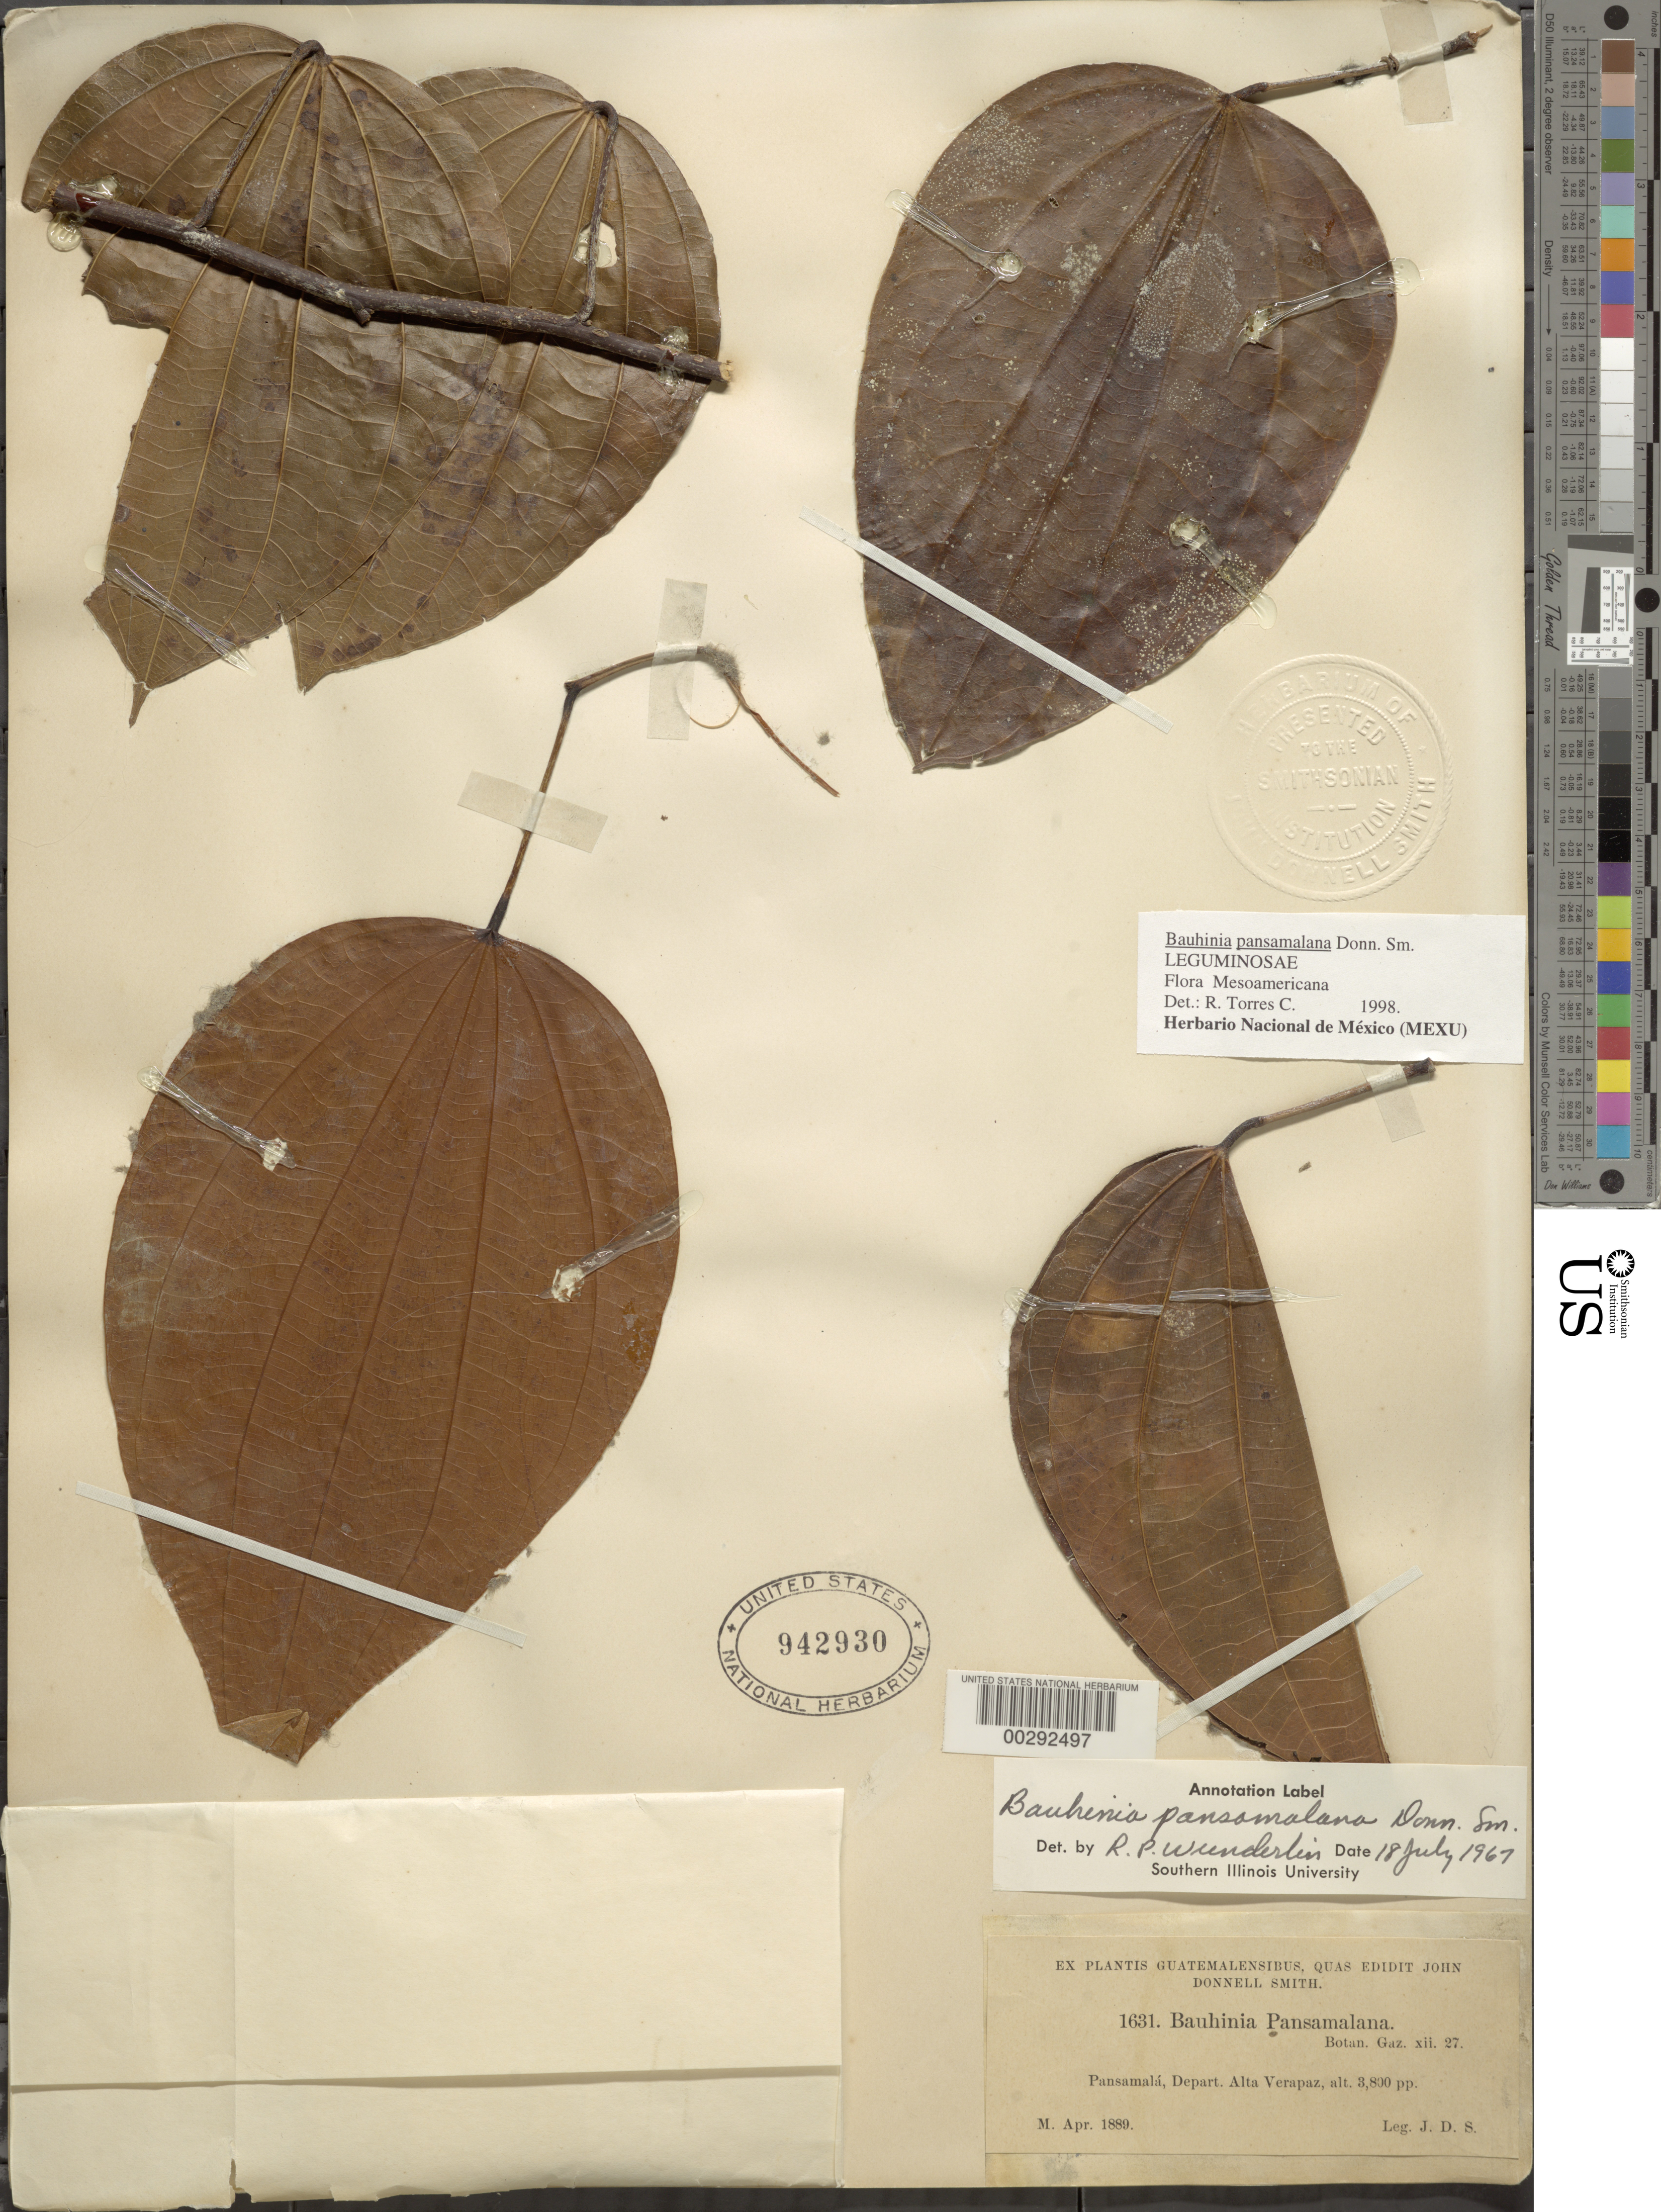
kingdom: Plantae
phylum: Tracheophyta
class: Magnoliopsida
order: Fabales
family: Fabaceae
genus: Bauhinia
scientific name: Bauhinia pansamalana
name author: Donn. Sm.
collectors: J. Donnell Smith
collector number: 1631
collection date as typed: Apr 1889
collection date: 1889-04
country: Guatemala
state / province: Alta Verapaz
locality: Pansamalá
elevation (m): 1158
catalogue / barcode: US 942930